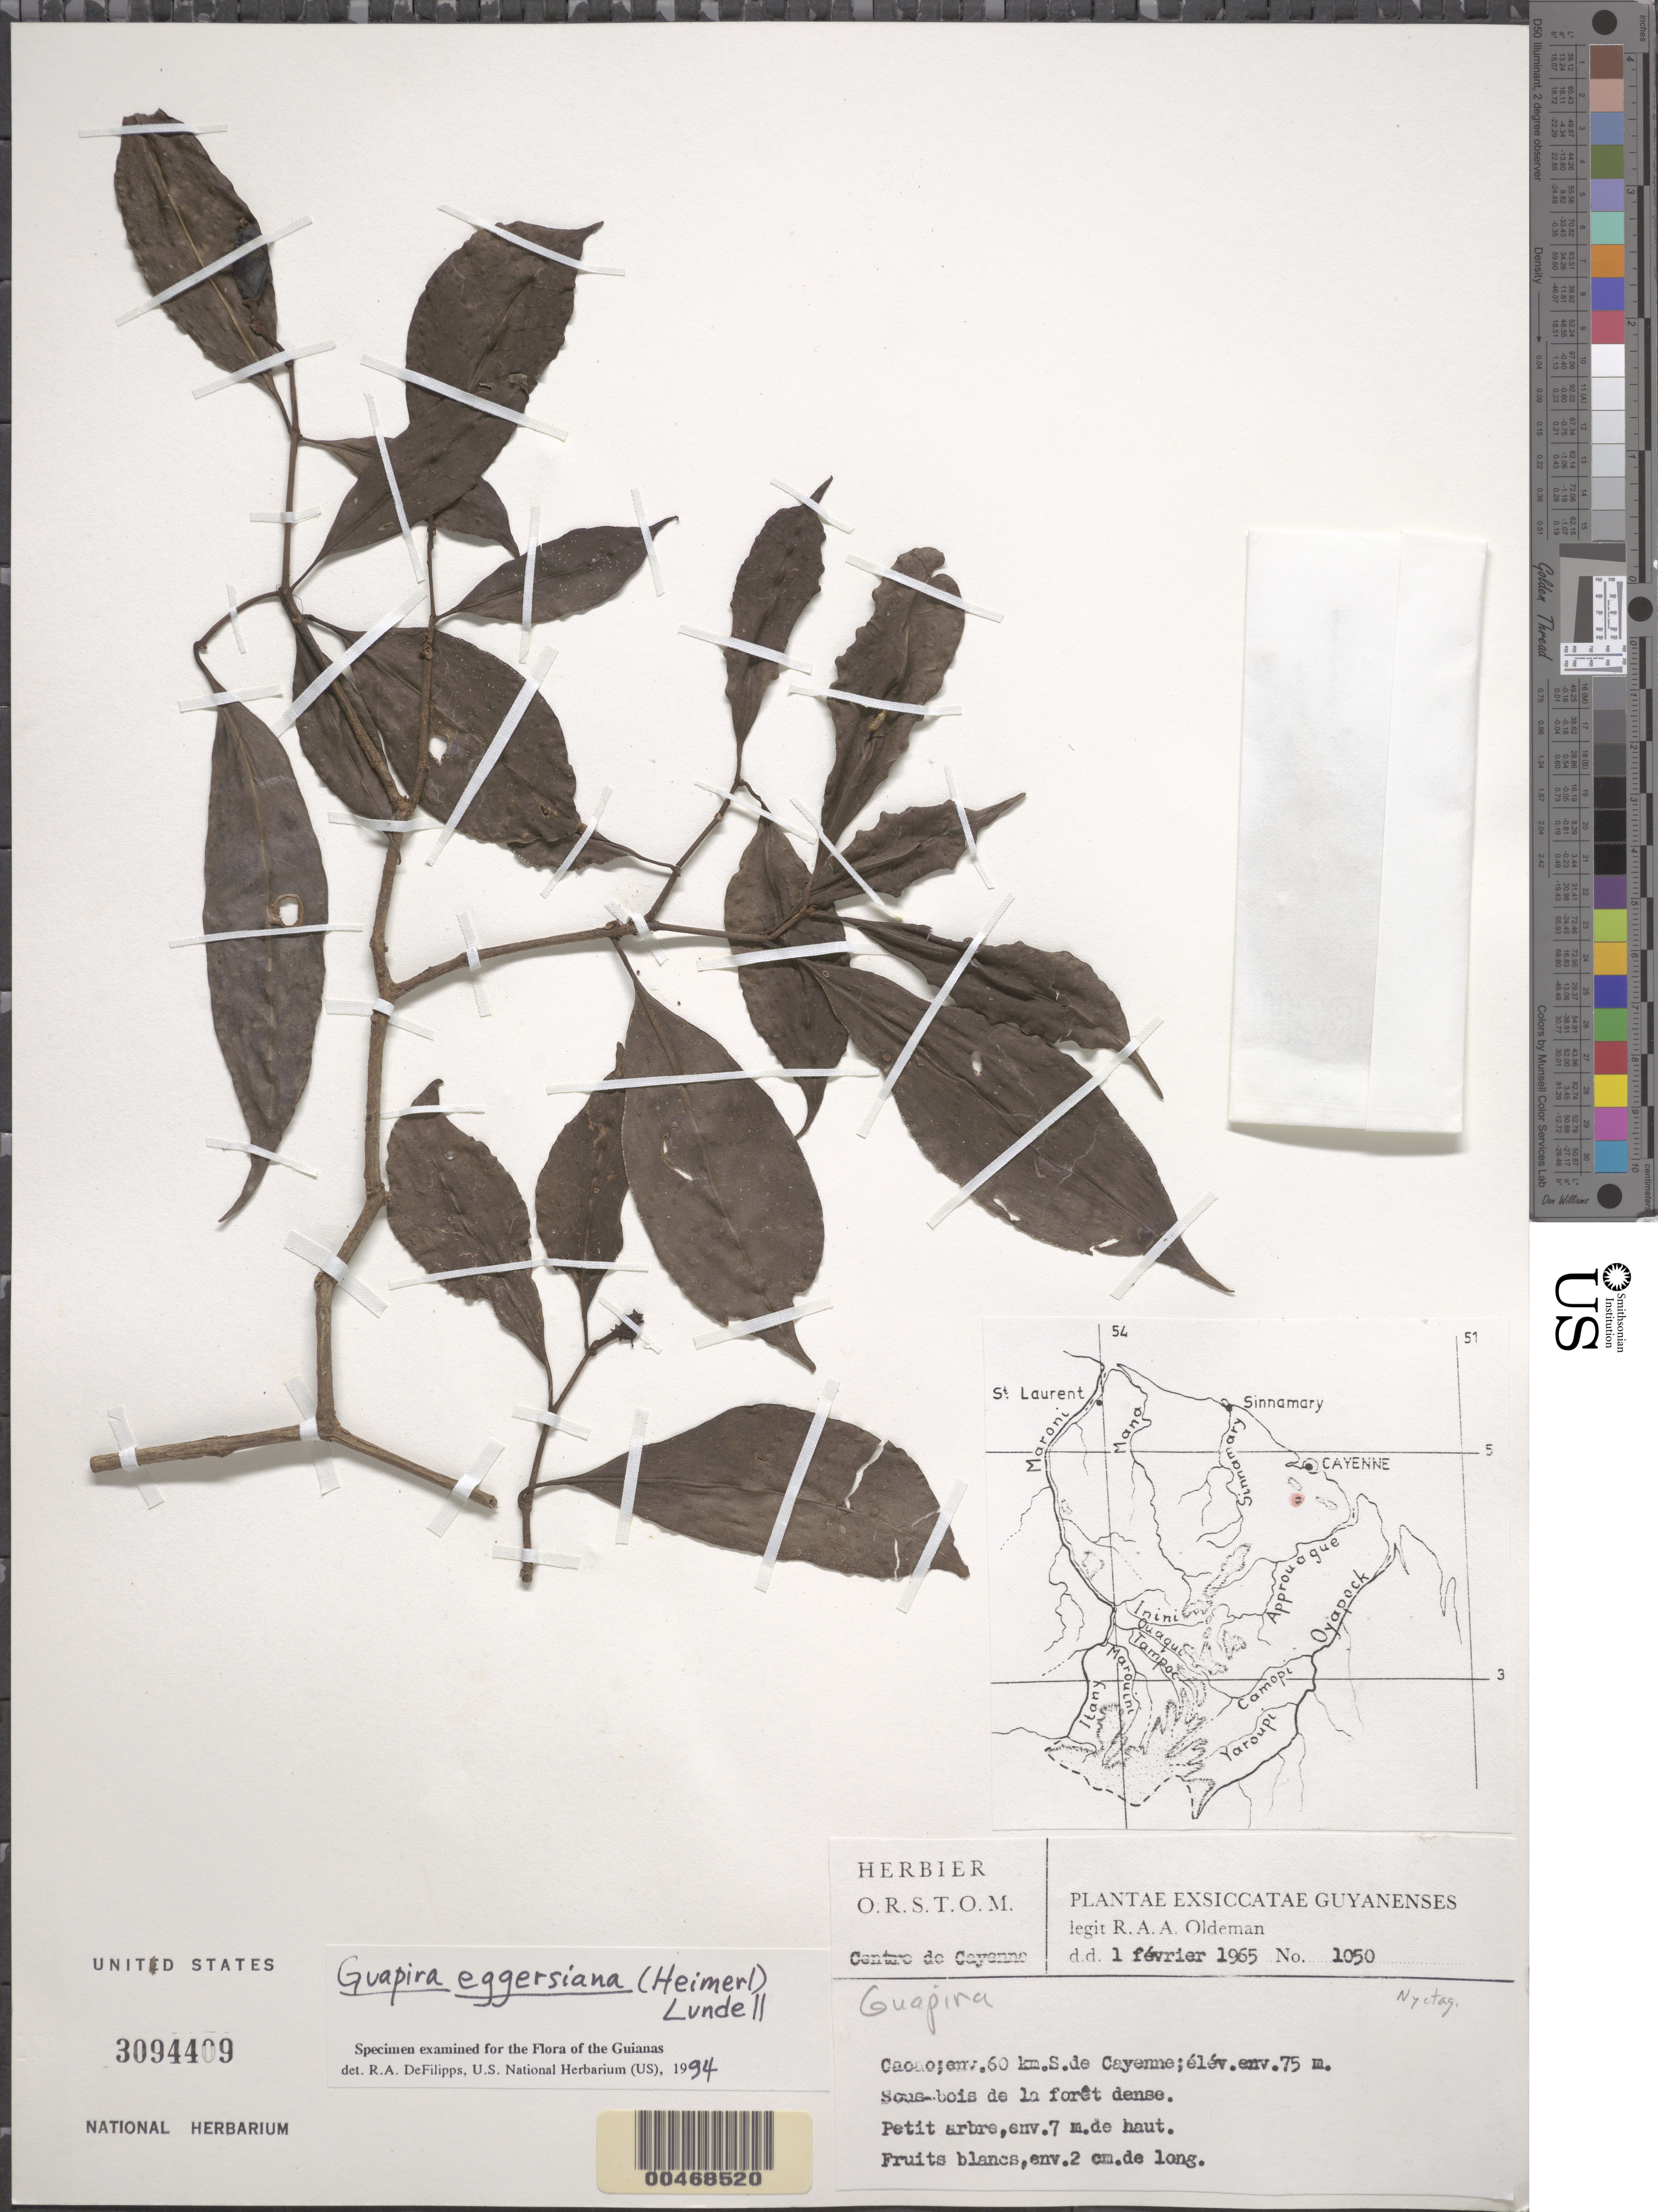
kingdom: Plantae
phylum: Tracheophyta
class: Magnoliopsida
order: Caryophyllales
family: Nyctaginaceae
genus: Guapira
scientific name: Guapira eggersiana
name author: (Heimerl) Lundell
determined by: DeFilipps, R. A.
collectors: R. Oldeman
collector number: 1050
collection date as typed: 01 Feb 1965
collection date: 1965-02-01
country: French Guiana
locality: About 60 km south of Cayenne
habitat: Undergrowth in dense forest.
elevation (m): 75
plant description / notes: CAY, P, US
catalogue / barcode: US 3094409